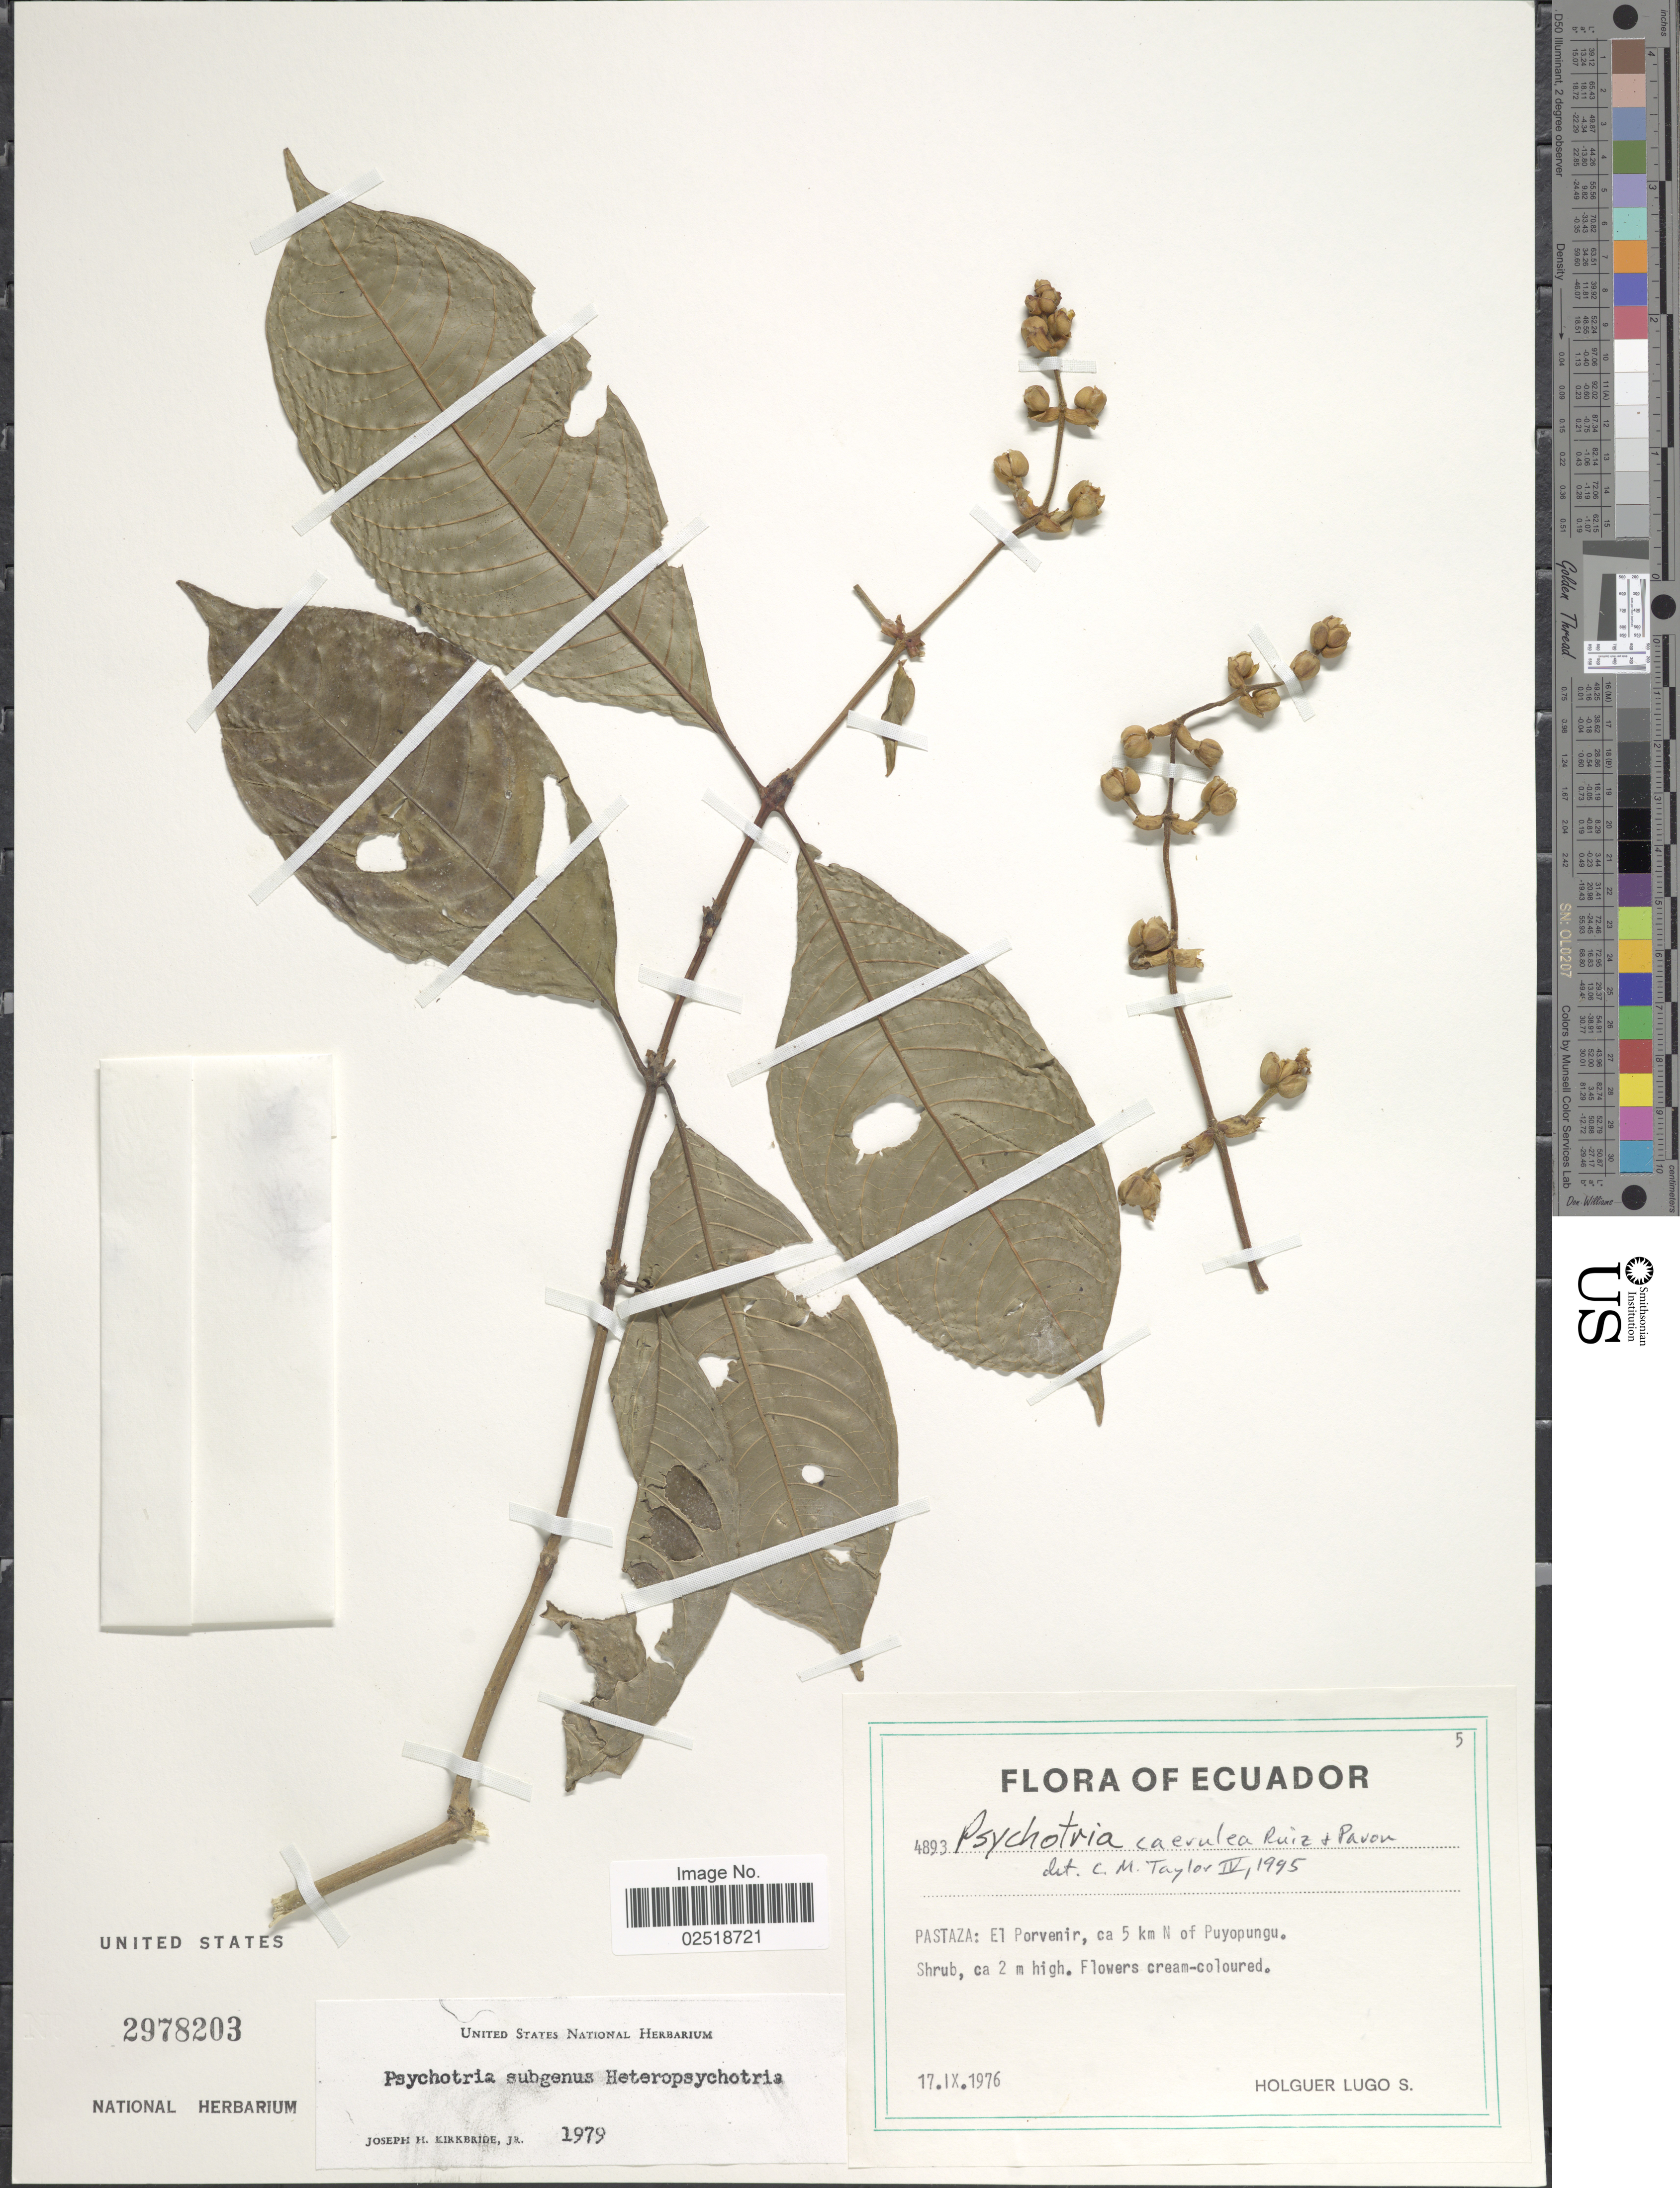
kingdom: Plantae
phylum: Tracheophyta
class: Magnoliopsida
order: Gentianales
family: Rubiaceae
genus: Psychotria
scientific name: Psychotria caerulea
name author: Ruiz & Pav.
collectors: H. Lugo S.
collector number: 4893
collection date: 1976-09-17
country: Ecuador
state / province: Pastaza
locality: El Porvenir, ca 5 km N of Puyopungu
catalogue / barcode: US 2978203